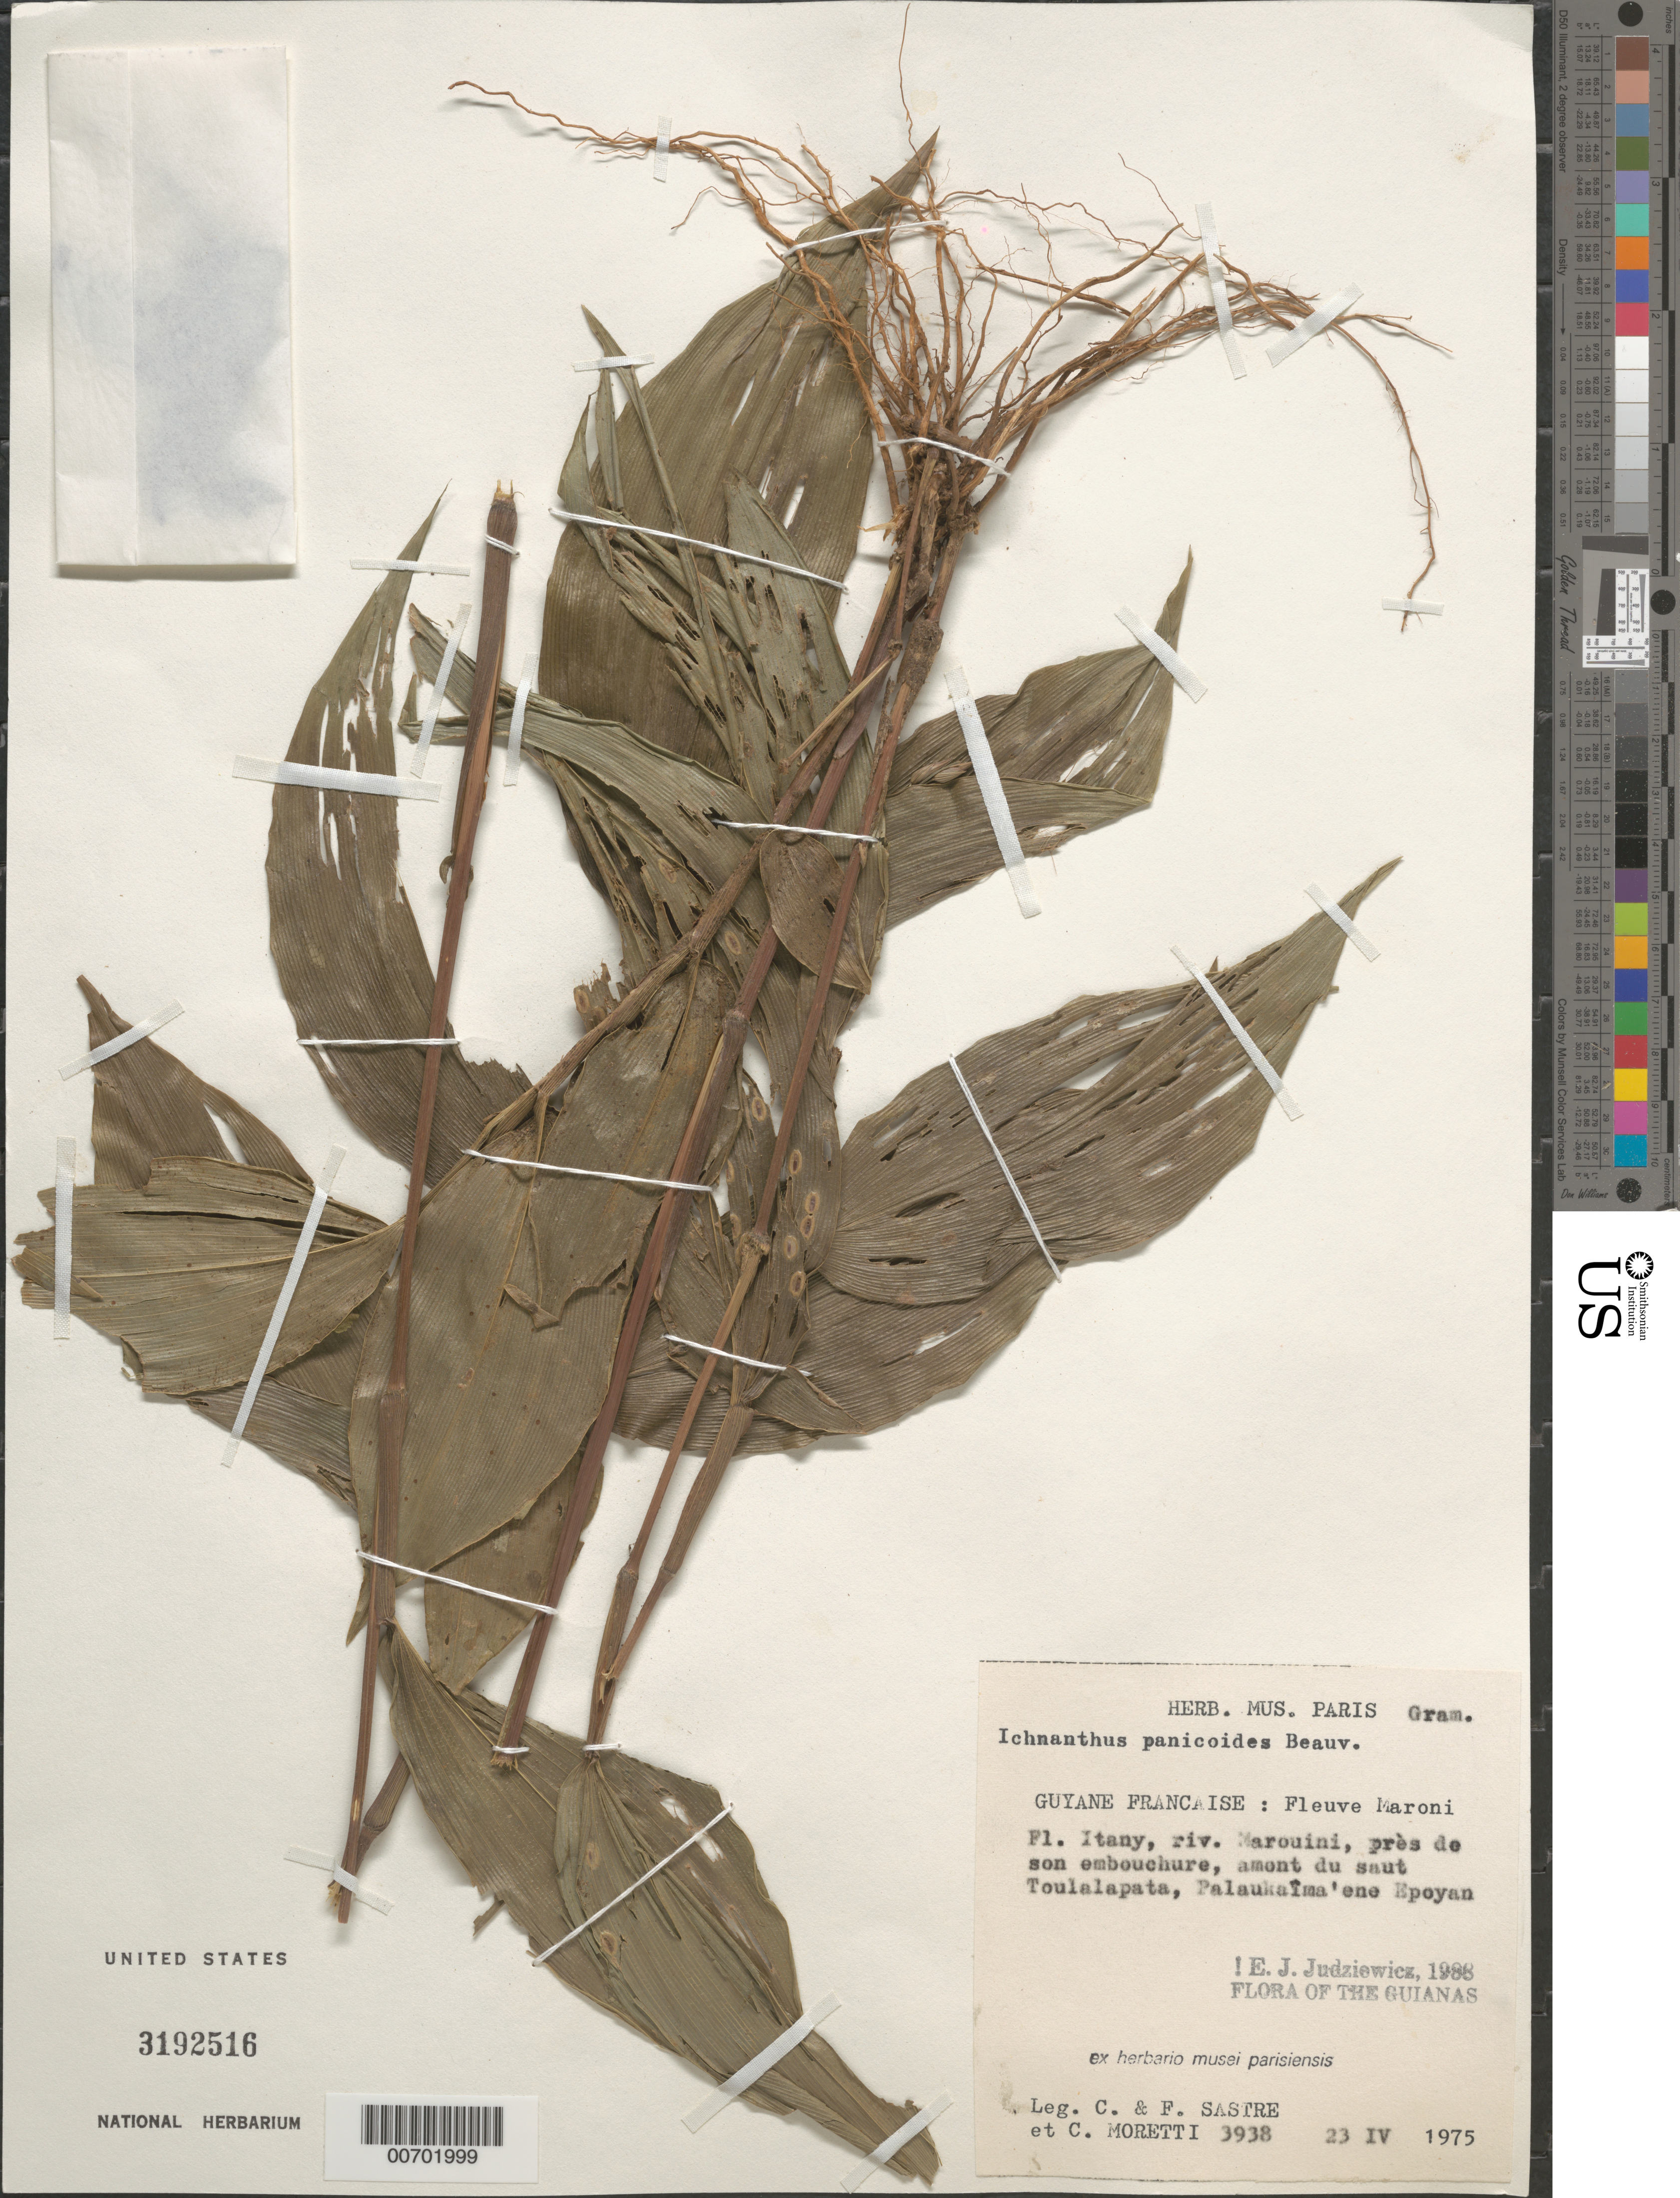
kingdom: Plantae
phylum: Tracheophyta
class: Liliopsida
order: Poales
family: Poaceae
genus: Ichnanthus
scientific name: Ichnanthus panicoides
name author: P. Beauv.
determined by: Judziewicz, E. J.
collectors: C. H. L. Sastre, F. Sastre & C. Moretti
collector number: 3938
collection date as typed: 23-Apr-75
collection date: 1975-04-23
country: French Guiana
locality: Litani R., riv. Marouini, près de son embouchure, amont du saut Toulalapata, Palaukaîma'ene Epoyan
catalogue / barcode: US 3192516